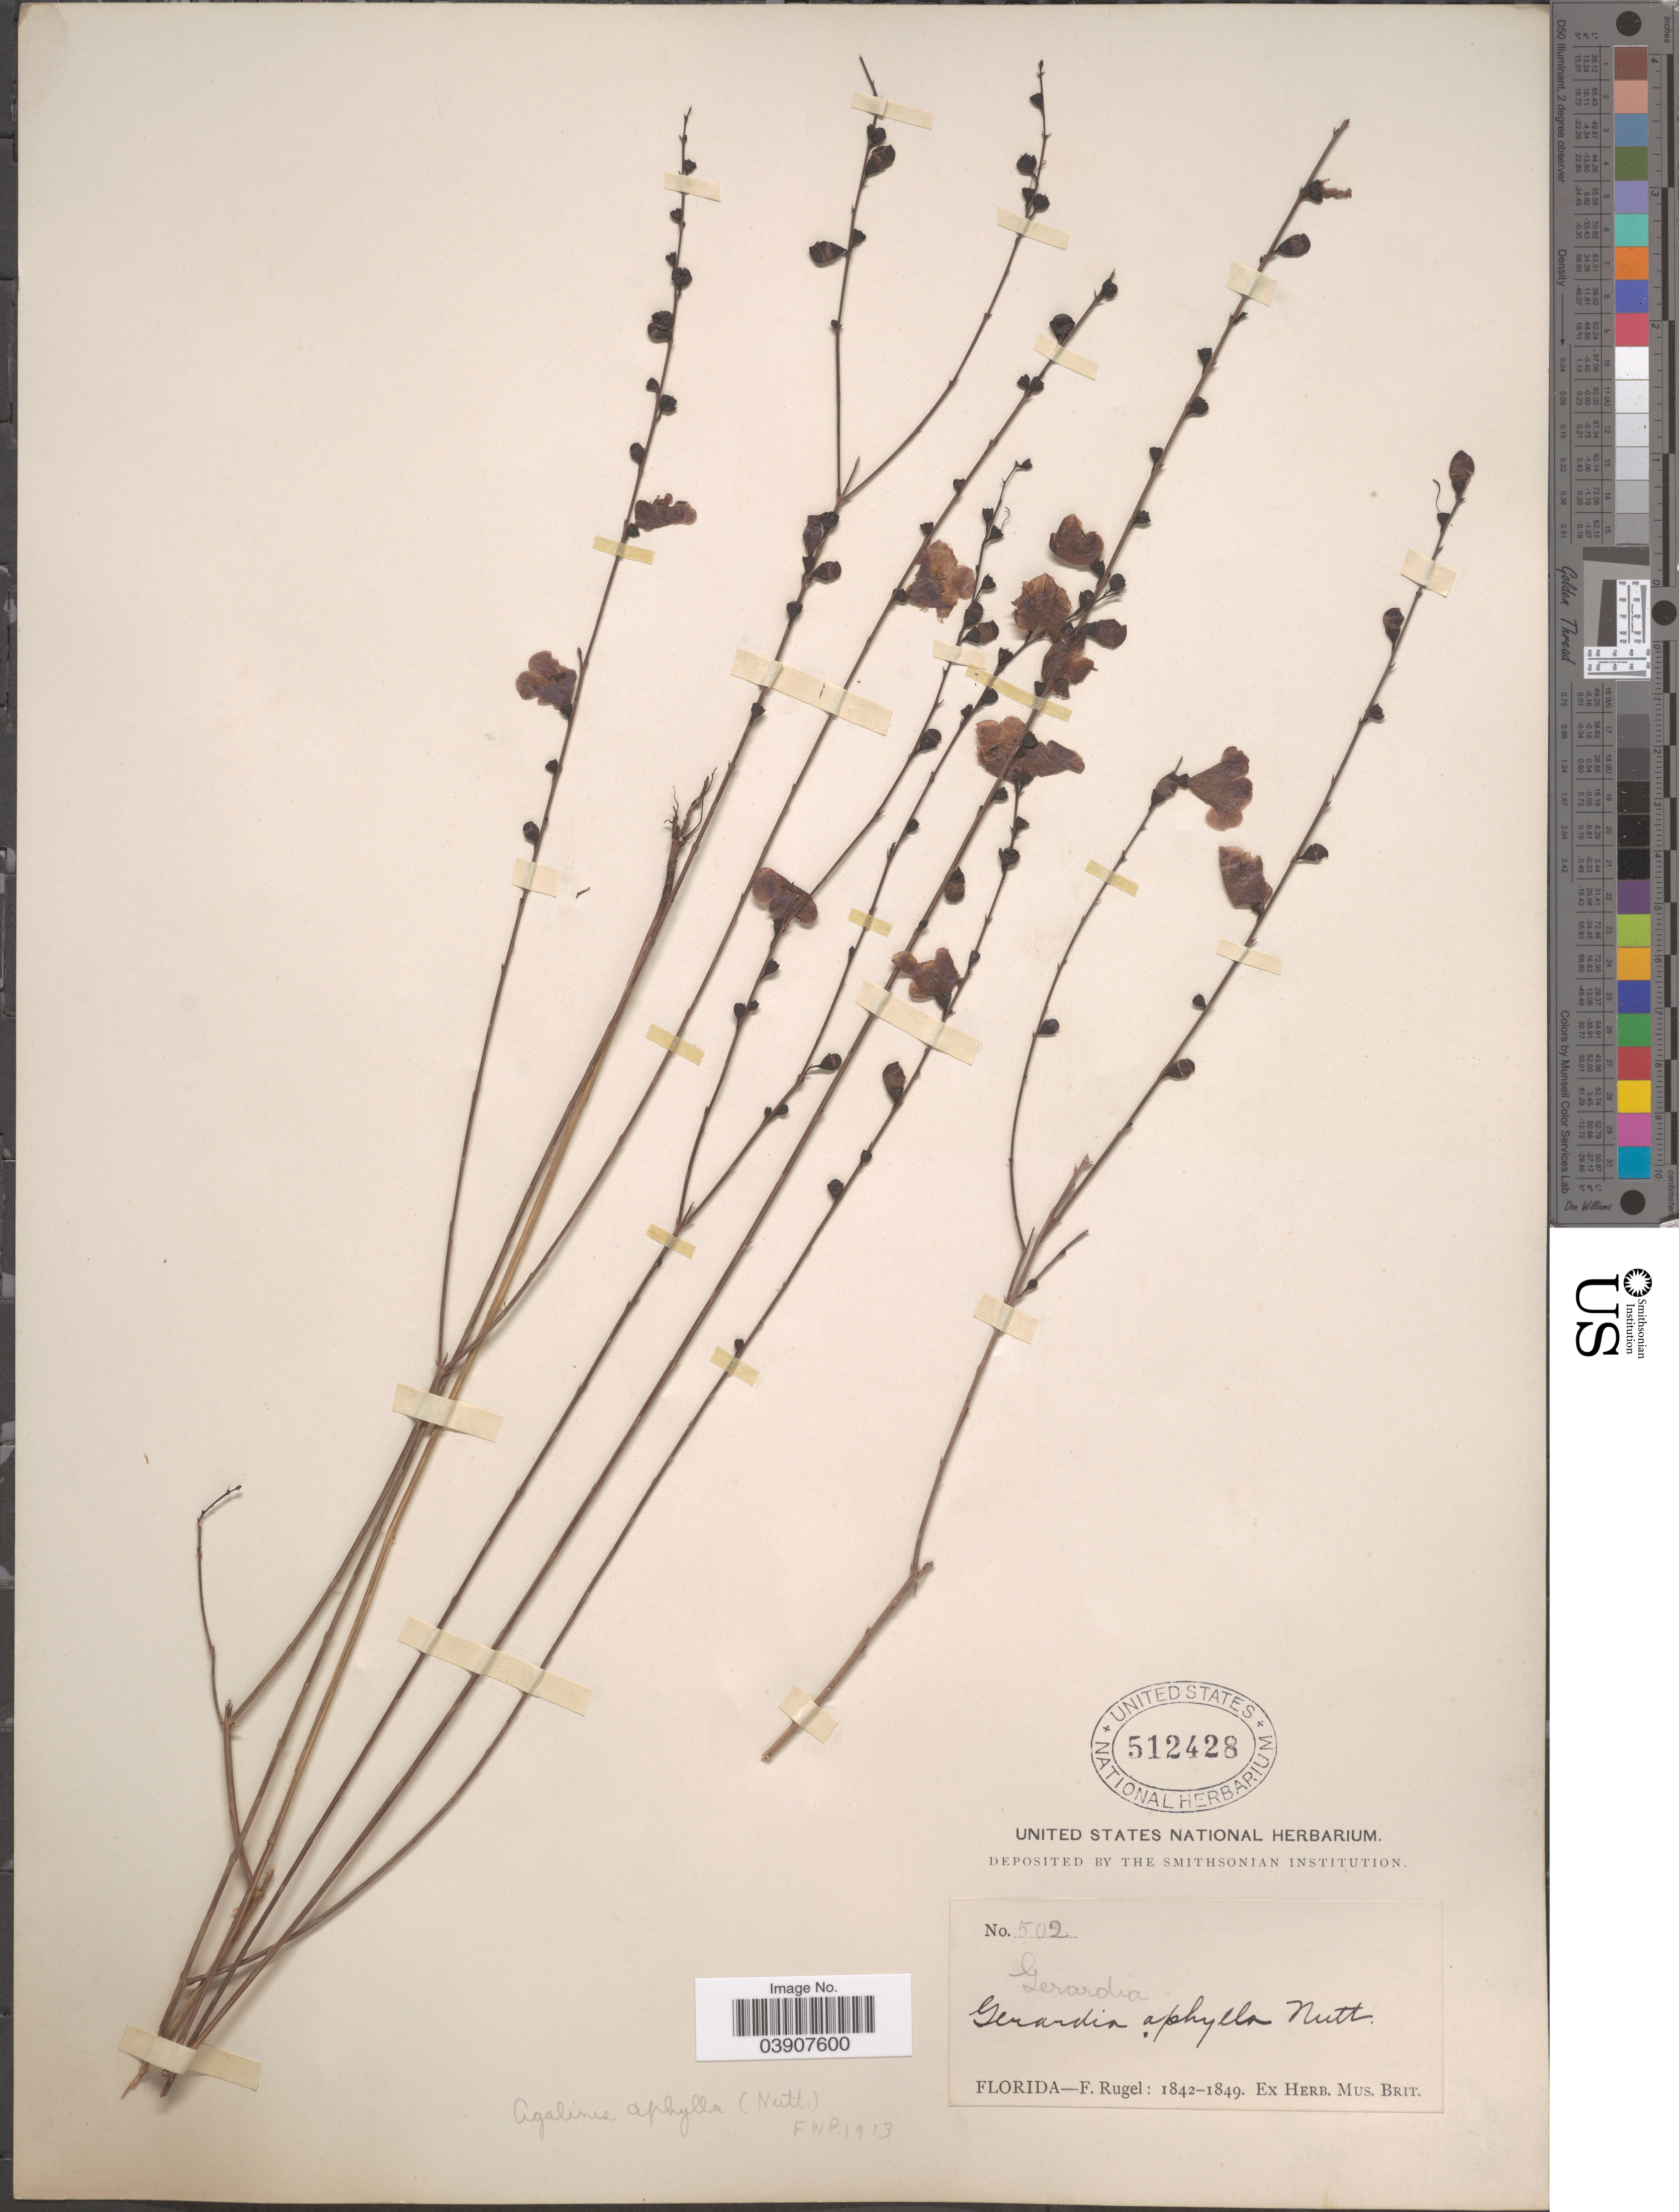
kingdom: Plantae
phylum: Tracheophyta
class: Magnoliopsida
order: Lamiales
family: Orobanchaceae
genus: Agalinis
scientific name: Agalinis aphylla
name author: (Nutt.) Raf.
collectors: F. Rugel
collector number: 502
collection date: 1842/1849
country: United States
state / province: Florida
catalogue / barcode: US 512428